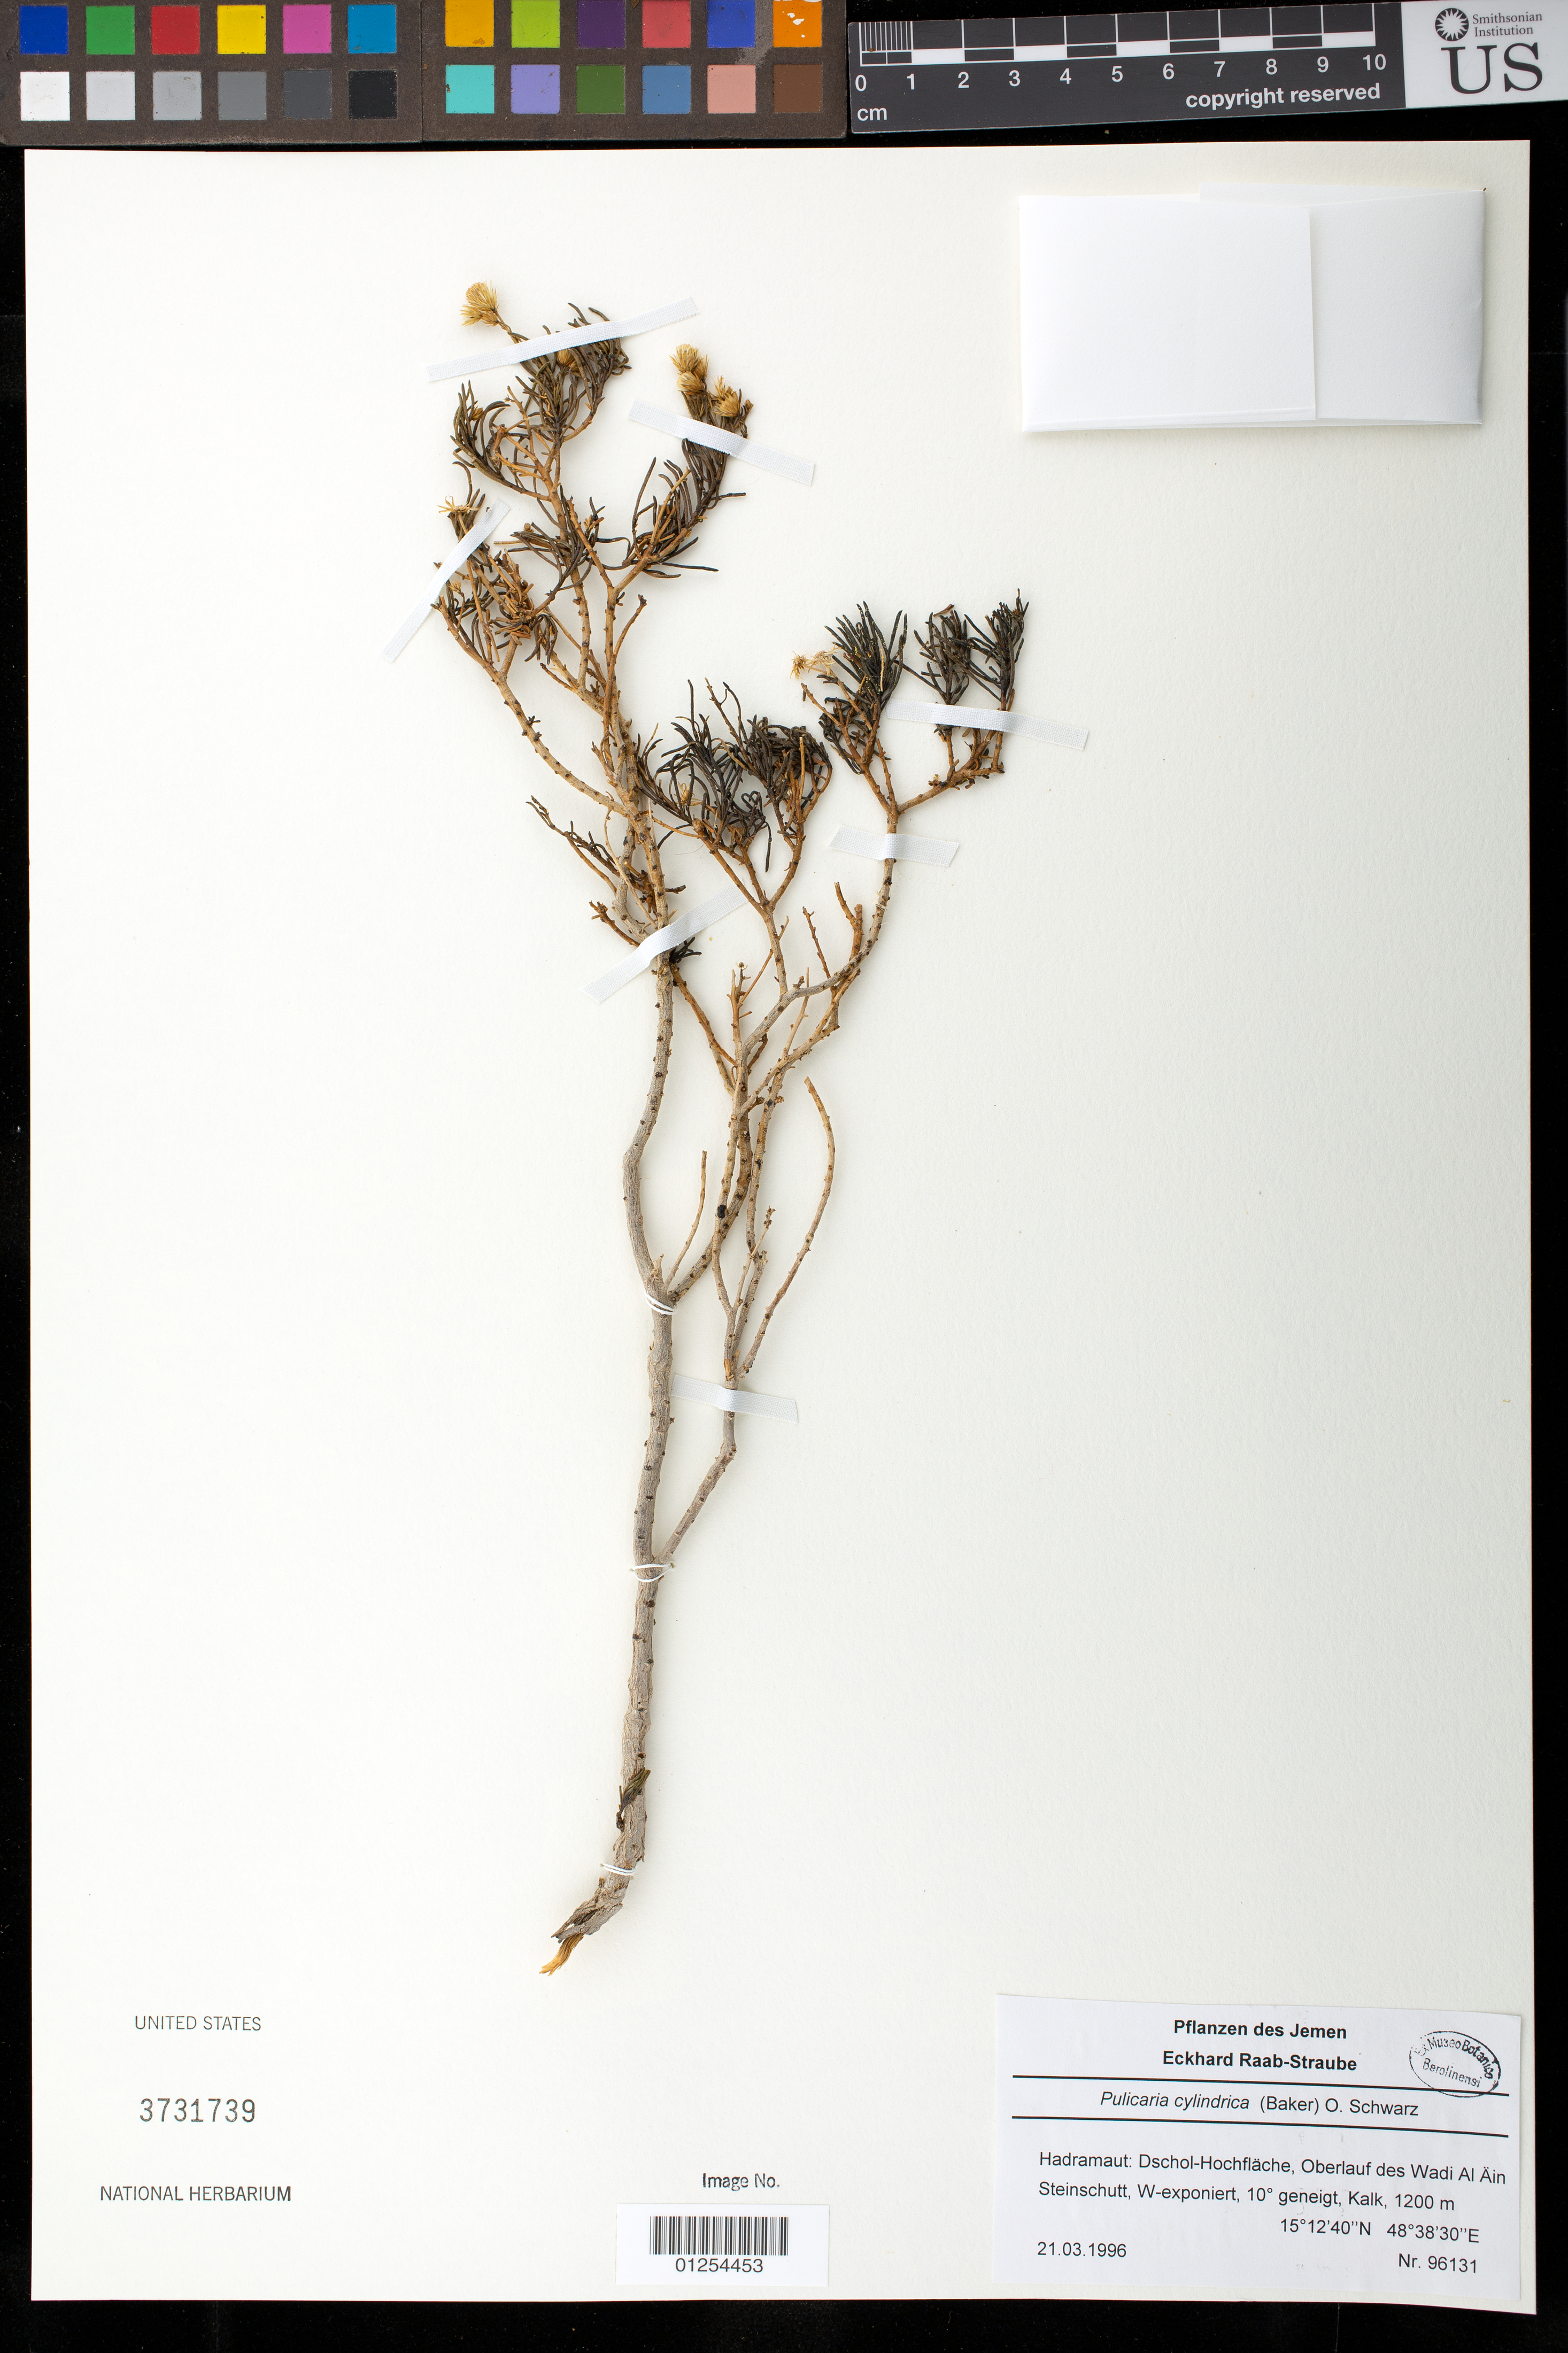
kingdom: Plantae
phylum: Tracheophyta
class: Magnoliopsida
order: Asterales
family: Asteraceae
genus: Pulicaria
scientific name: Pulicaria cylindrica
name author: (Baker) O. Schwartz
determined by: Raab-Straube, Eckhard von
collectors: E. Raab-Straube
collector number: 96131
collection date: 1996-03-21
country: Yemen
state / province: Hadramawt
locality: Hadramaut: Dschol-Hochflache, Oberlauf des Wadi Al Ain Steinschutt, W-exponiert, 10 geneigt, Kalk, 1200 m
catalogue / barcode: US 3731739